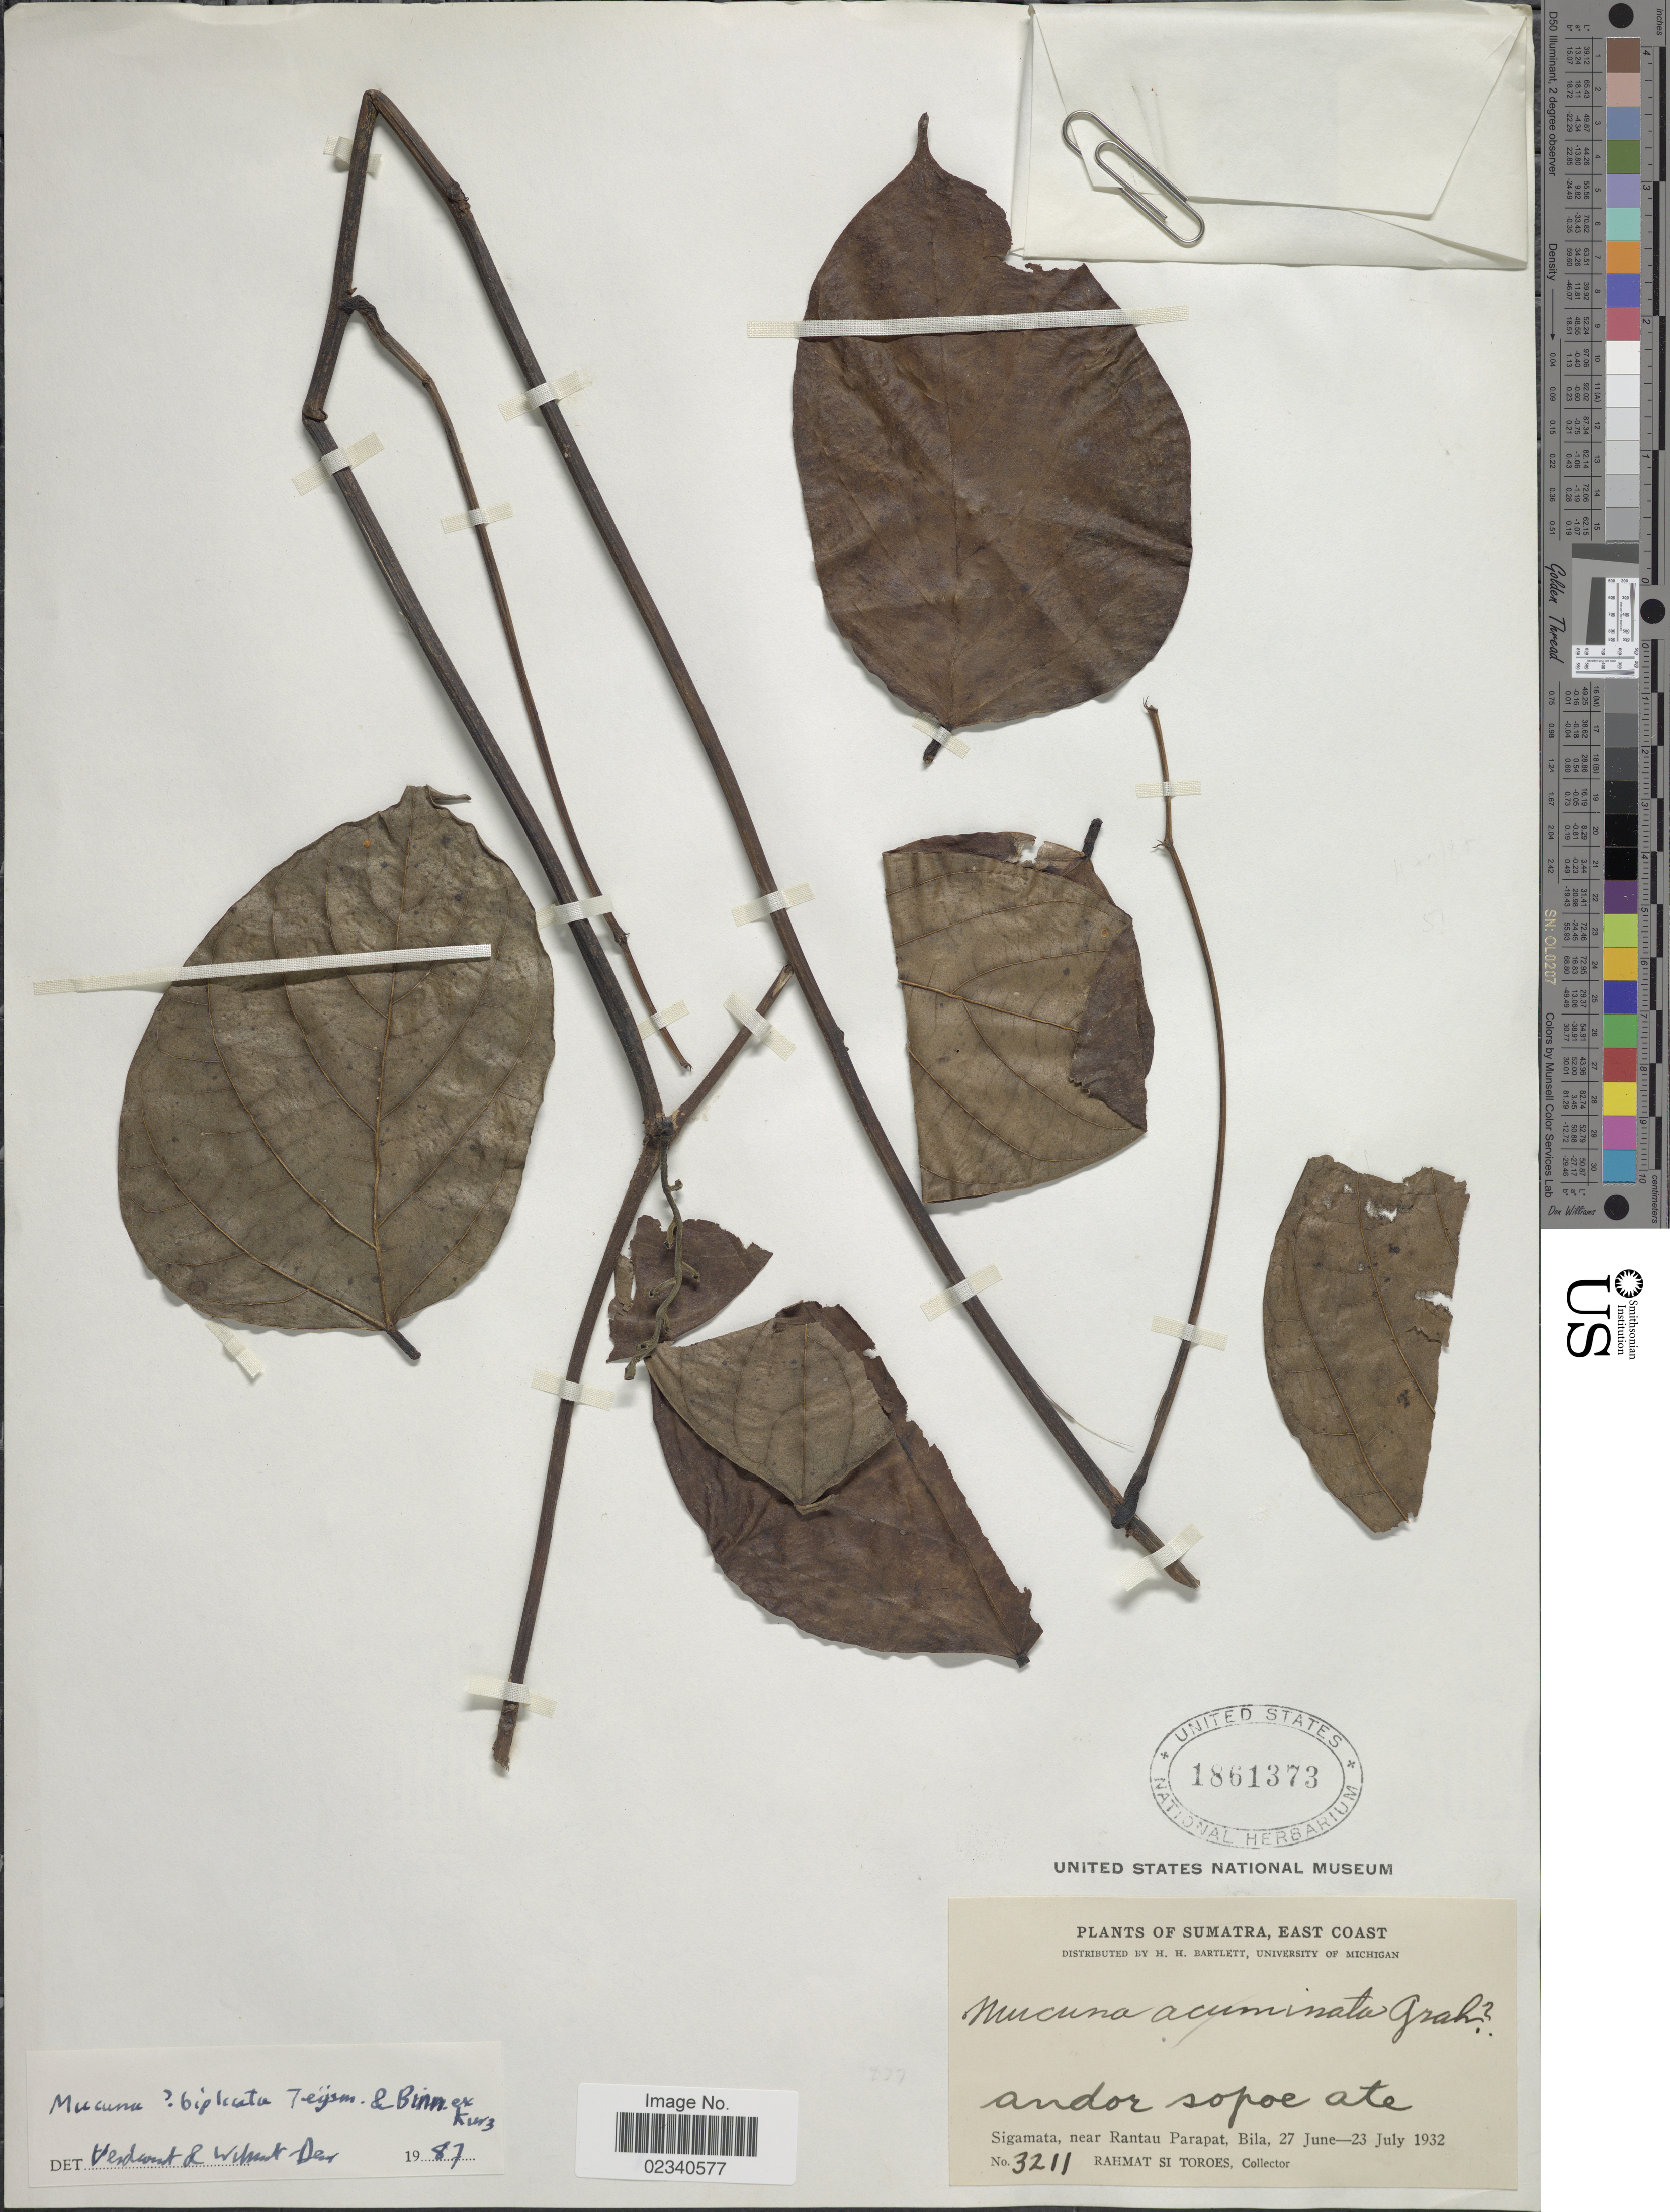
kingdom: Plantae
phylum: Tracheophyta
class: Magnoliopsida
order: Fabales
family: Fabaceae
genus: Mucuna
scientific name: Mucuna biplicata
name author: Teijsm. & Binn.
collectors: Rahmat Si Boeea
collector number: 3211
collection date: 1932-06-27/1932-07-23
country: Indonesia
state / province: Sumatra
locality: (East Coast). Sigamata, near Rantau, Bila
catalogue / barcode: US 1861373